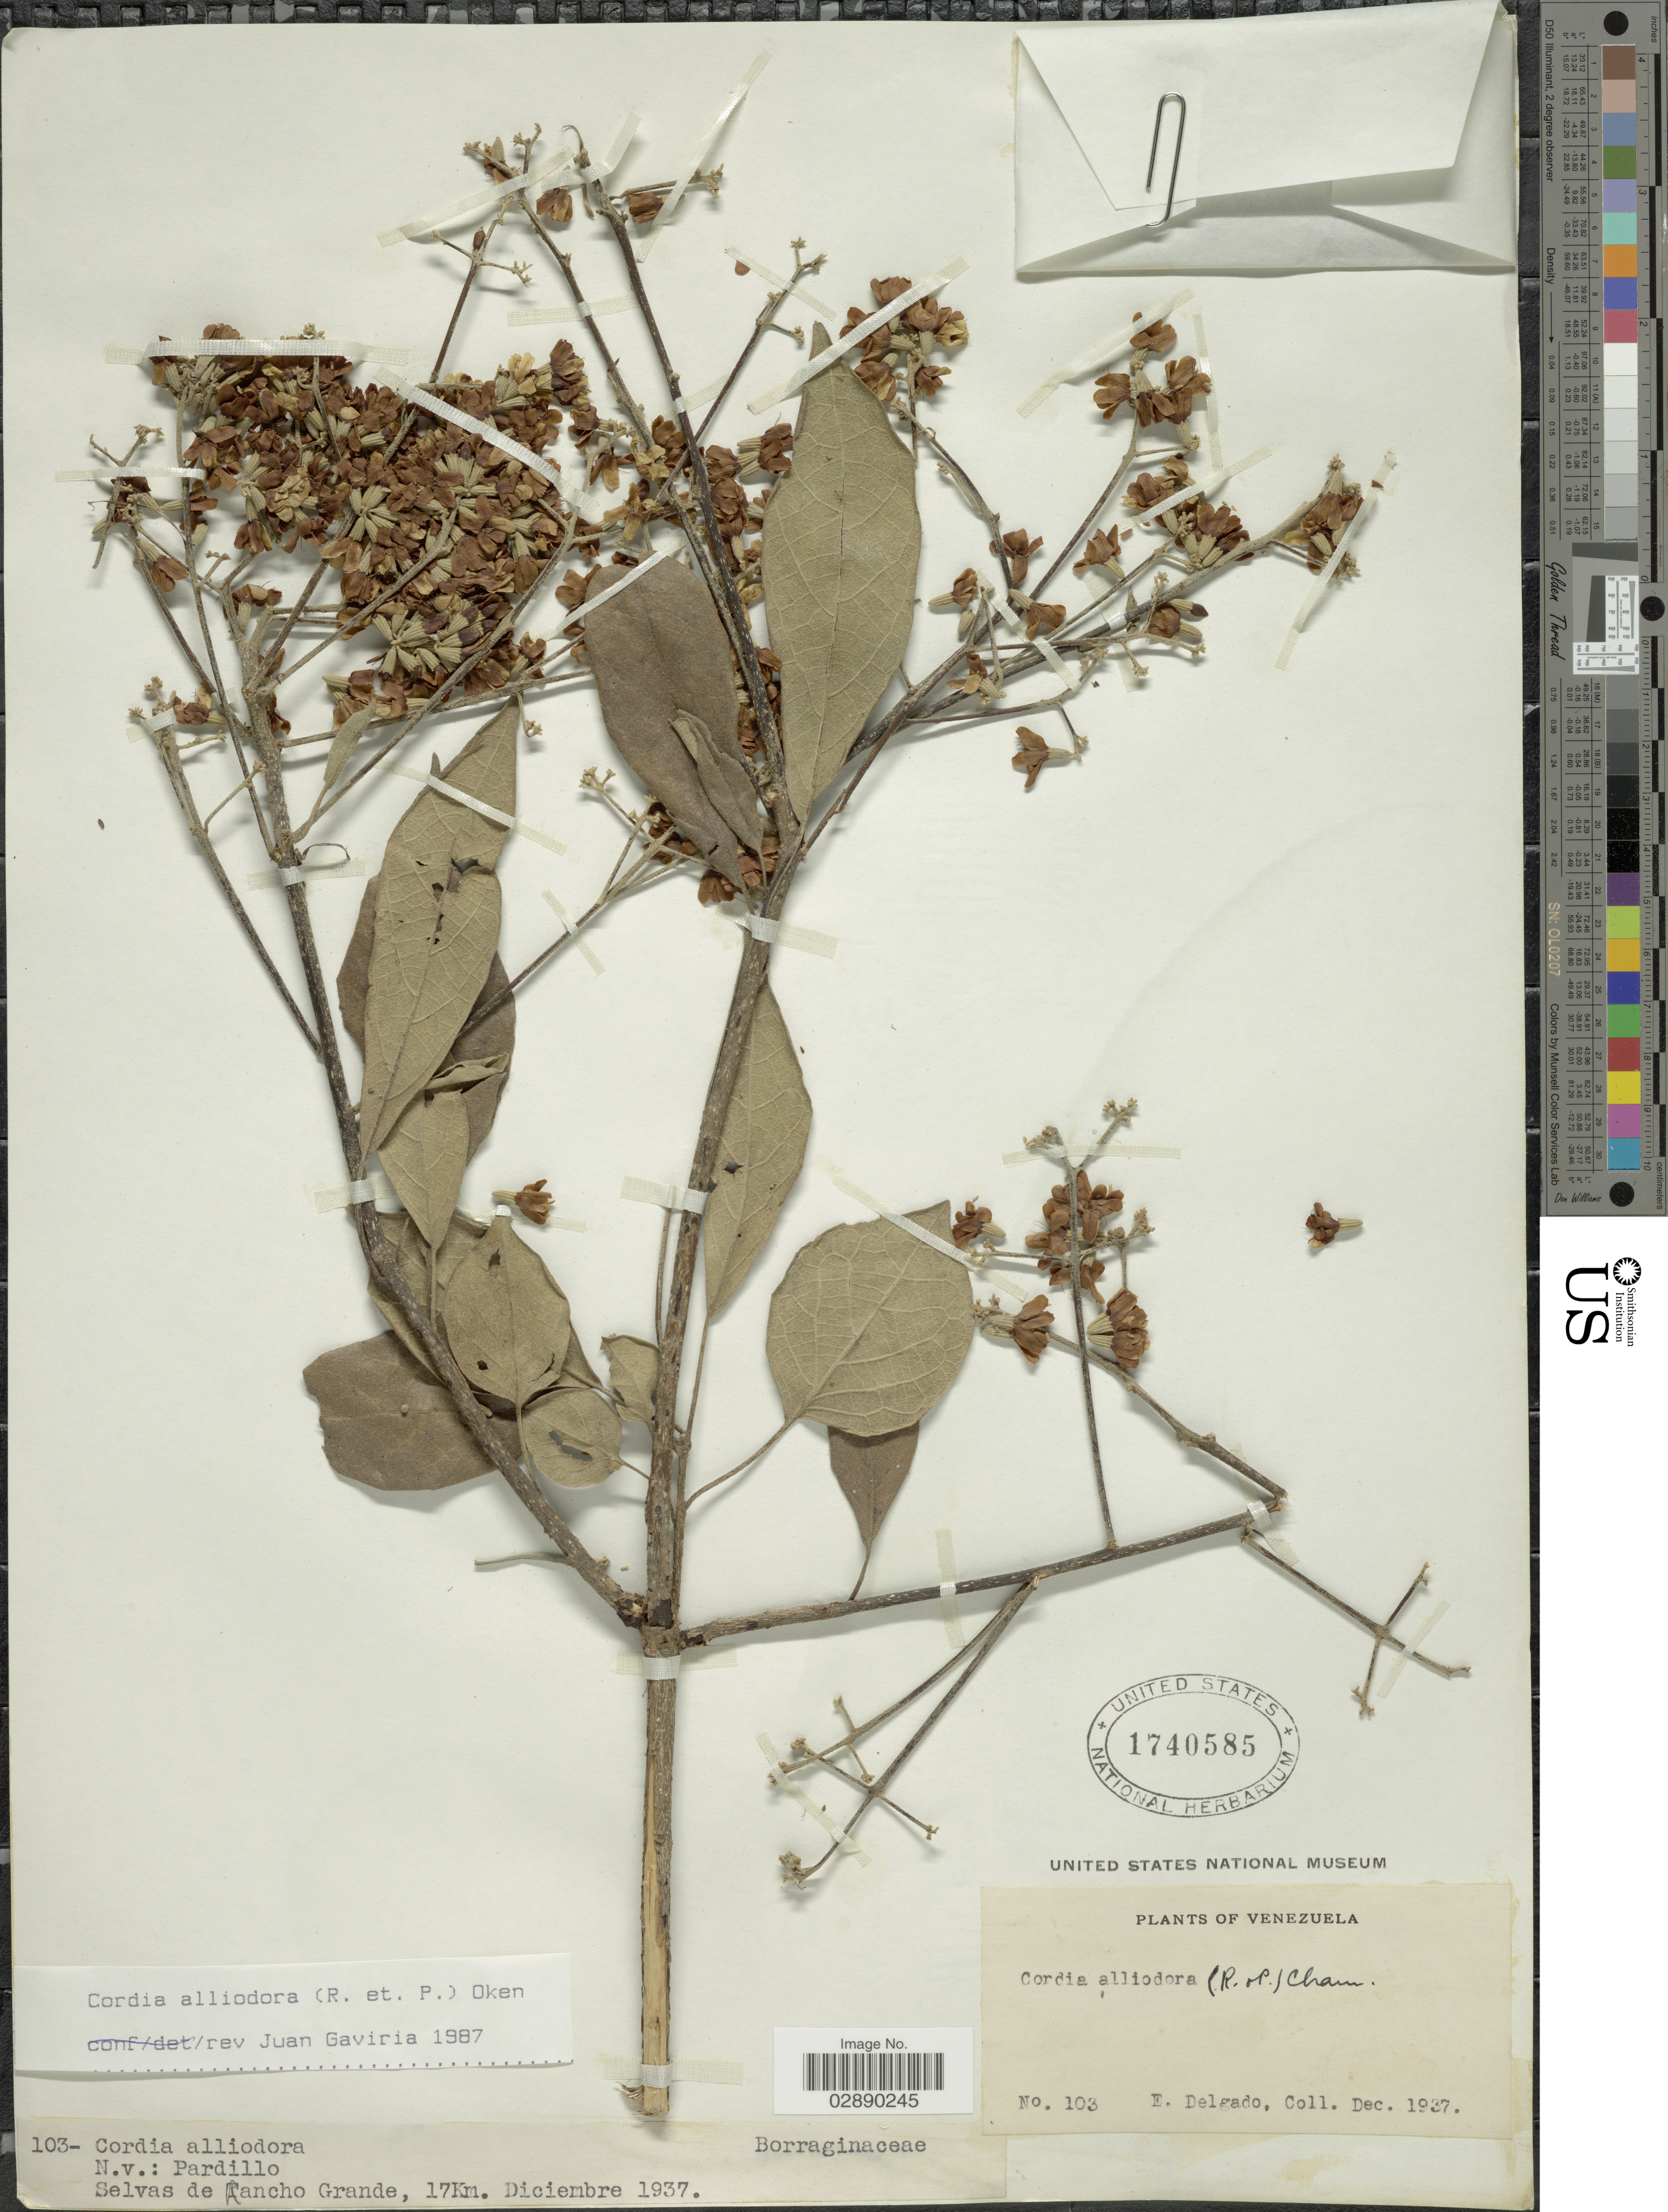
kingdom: Plantae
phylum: Tracheophyta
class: Magnoliopsida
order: Boraginales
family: Cordiaceae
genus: Cordia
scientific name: Cordia alliodora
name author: (Ruiz & Pav.) Oken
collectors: E. Delgado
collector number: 103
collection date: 1937-12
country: Venezuela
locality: Selvas de Rancho Grande, 17Km.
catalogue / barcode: US 1740585